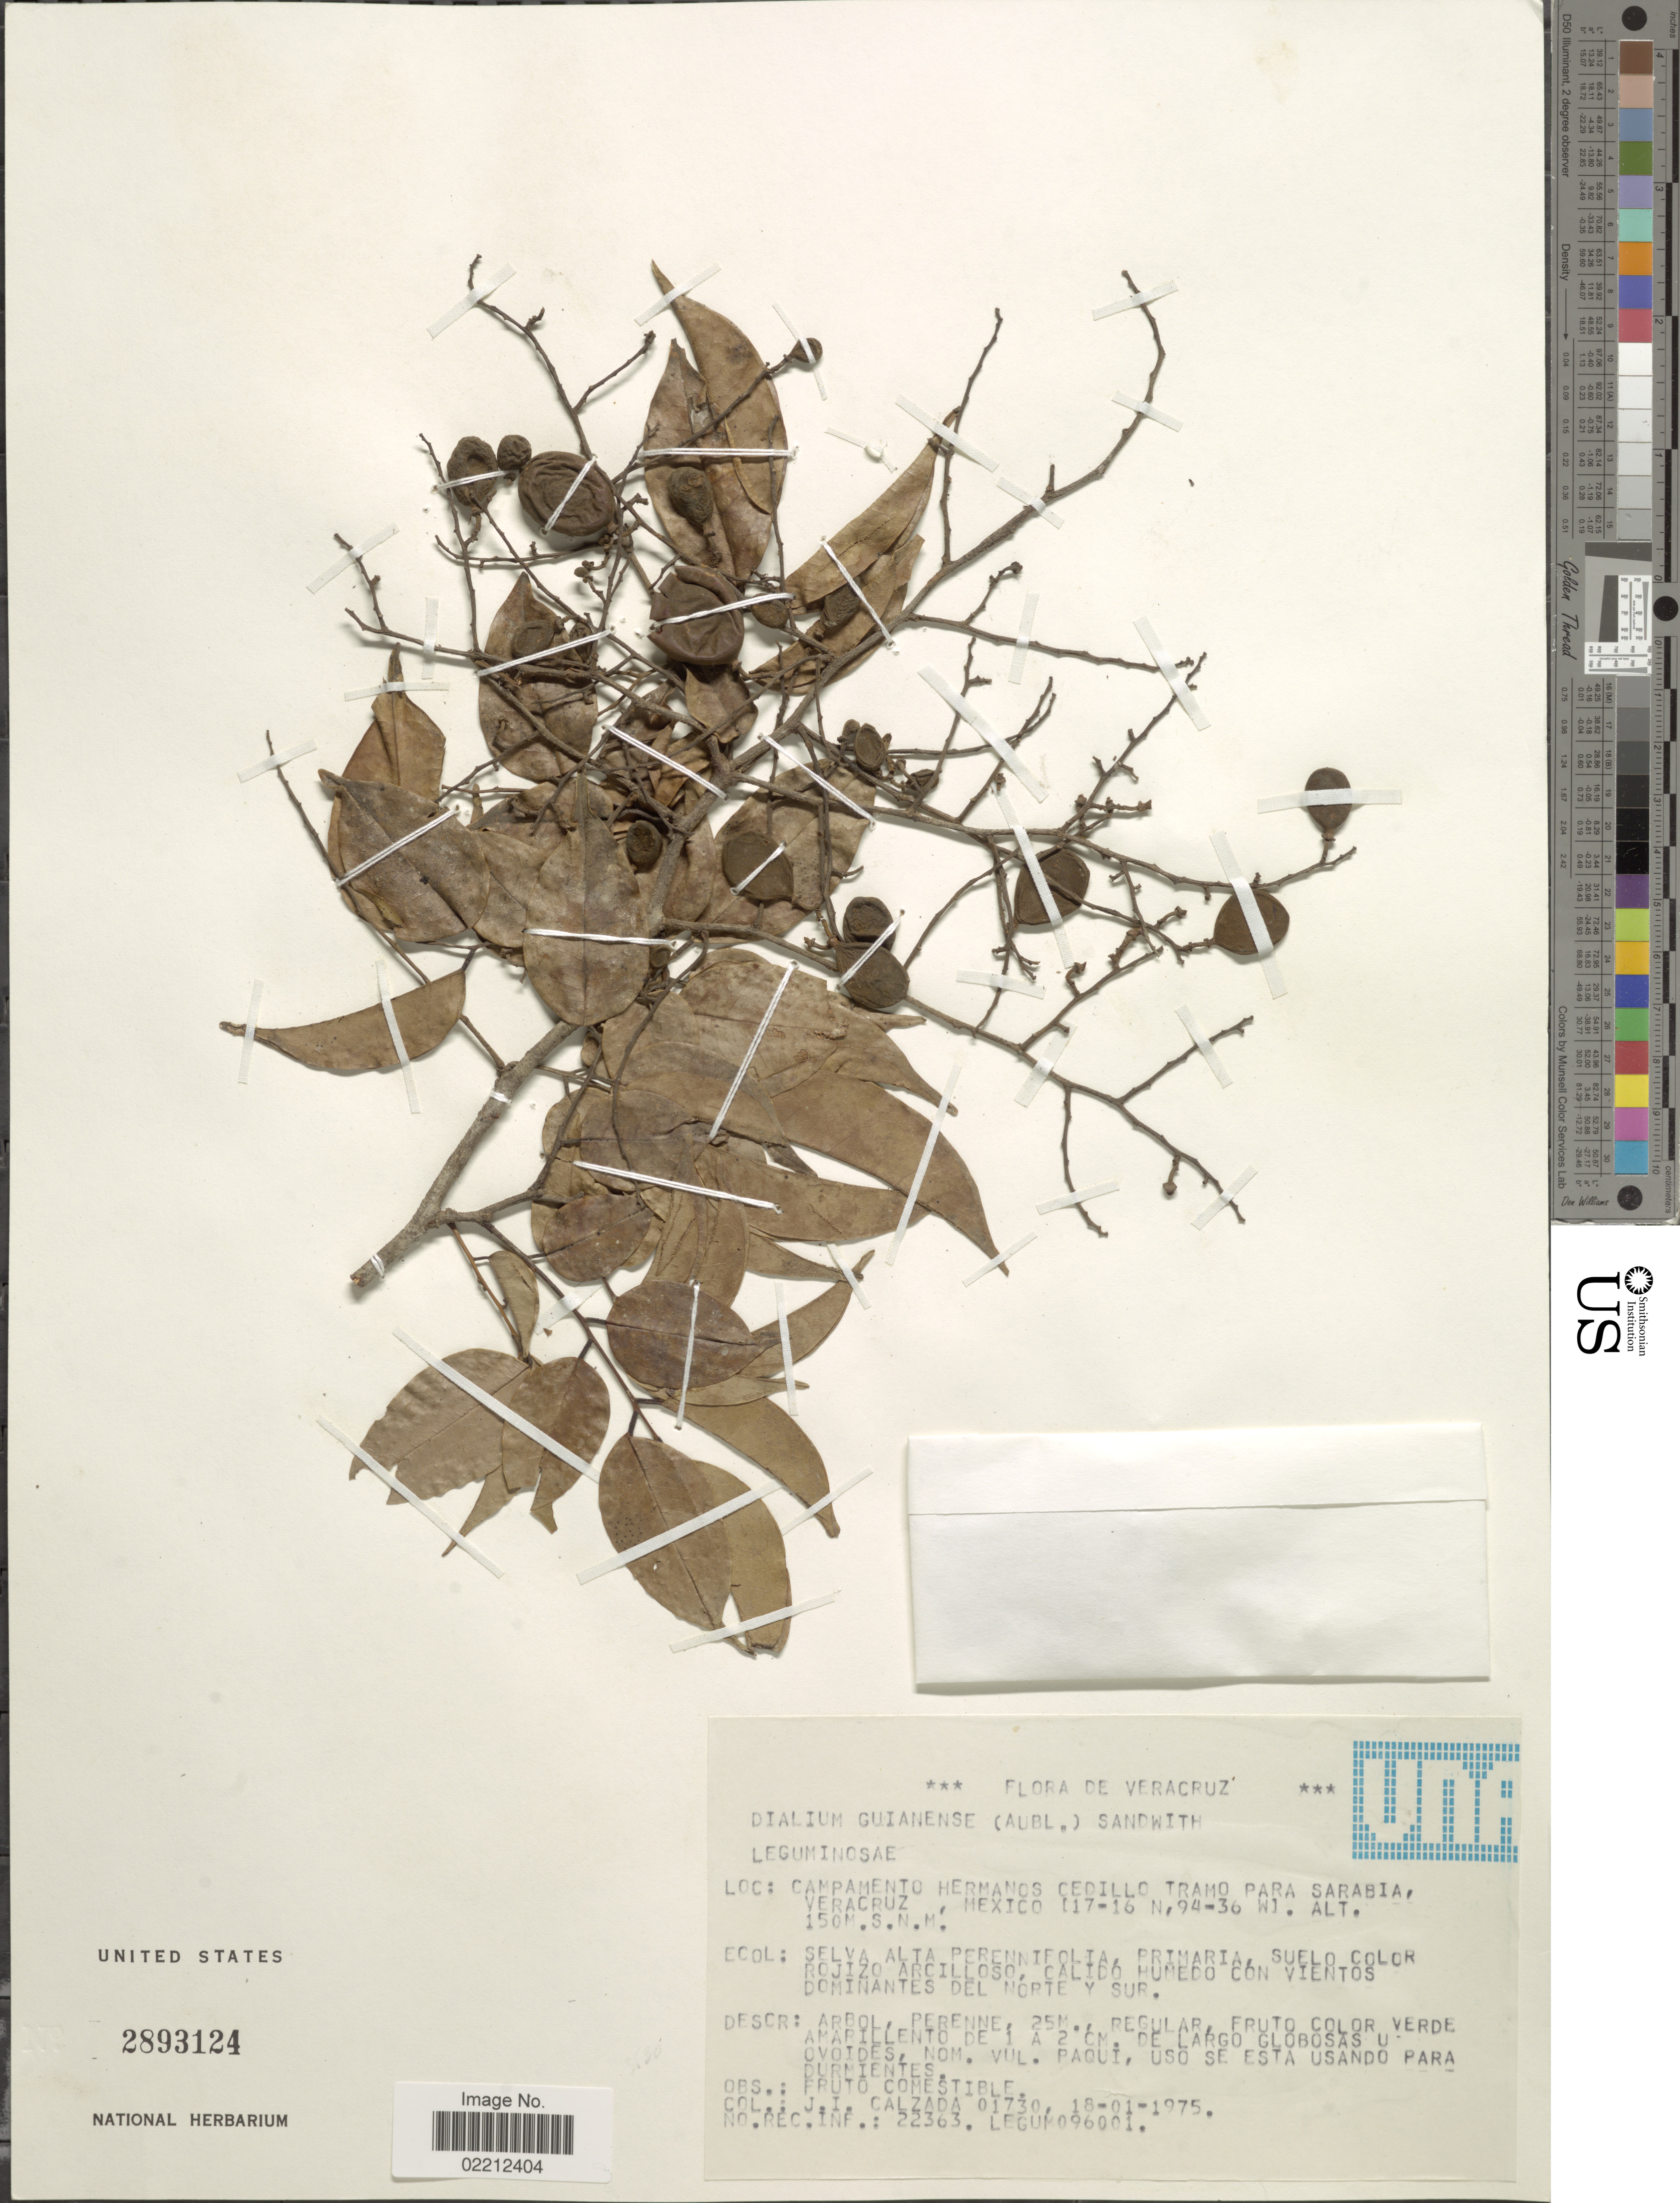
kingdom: Plantae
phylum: Tracheophyta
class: Magnoliopsida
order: Fabales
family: Fabaceae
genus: Dialium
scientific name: Dialium guianense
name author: (Aubl.) Sandwith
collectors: J. I. Calzada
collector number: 01730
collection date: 1975-01-18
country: Mexico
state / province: Veracruz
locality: Campamento Hermanos Cedillo Tramo para Sarabia Veracruz, Mexico.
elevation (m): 150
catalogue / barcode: US 2893124